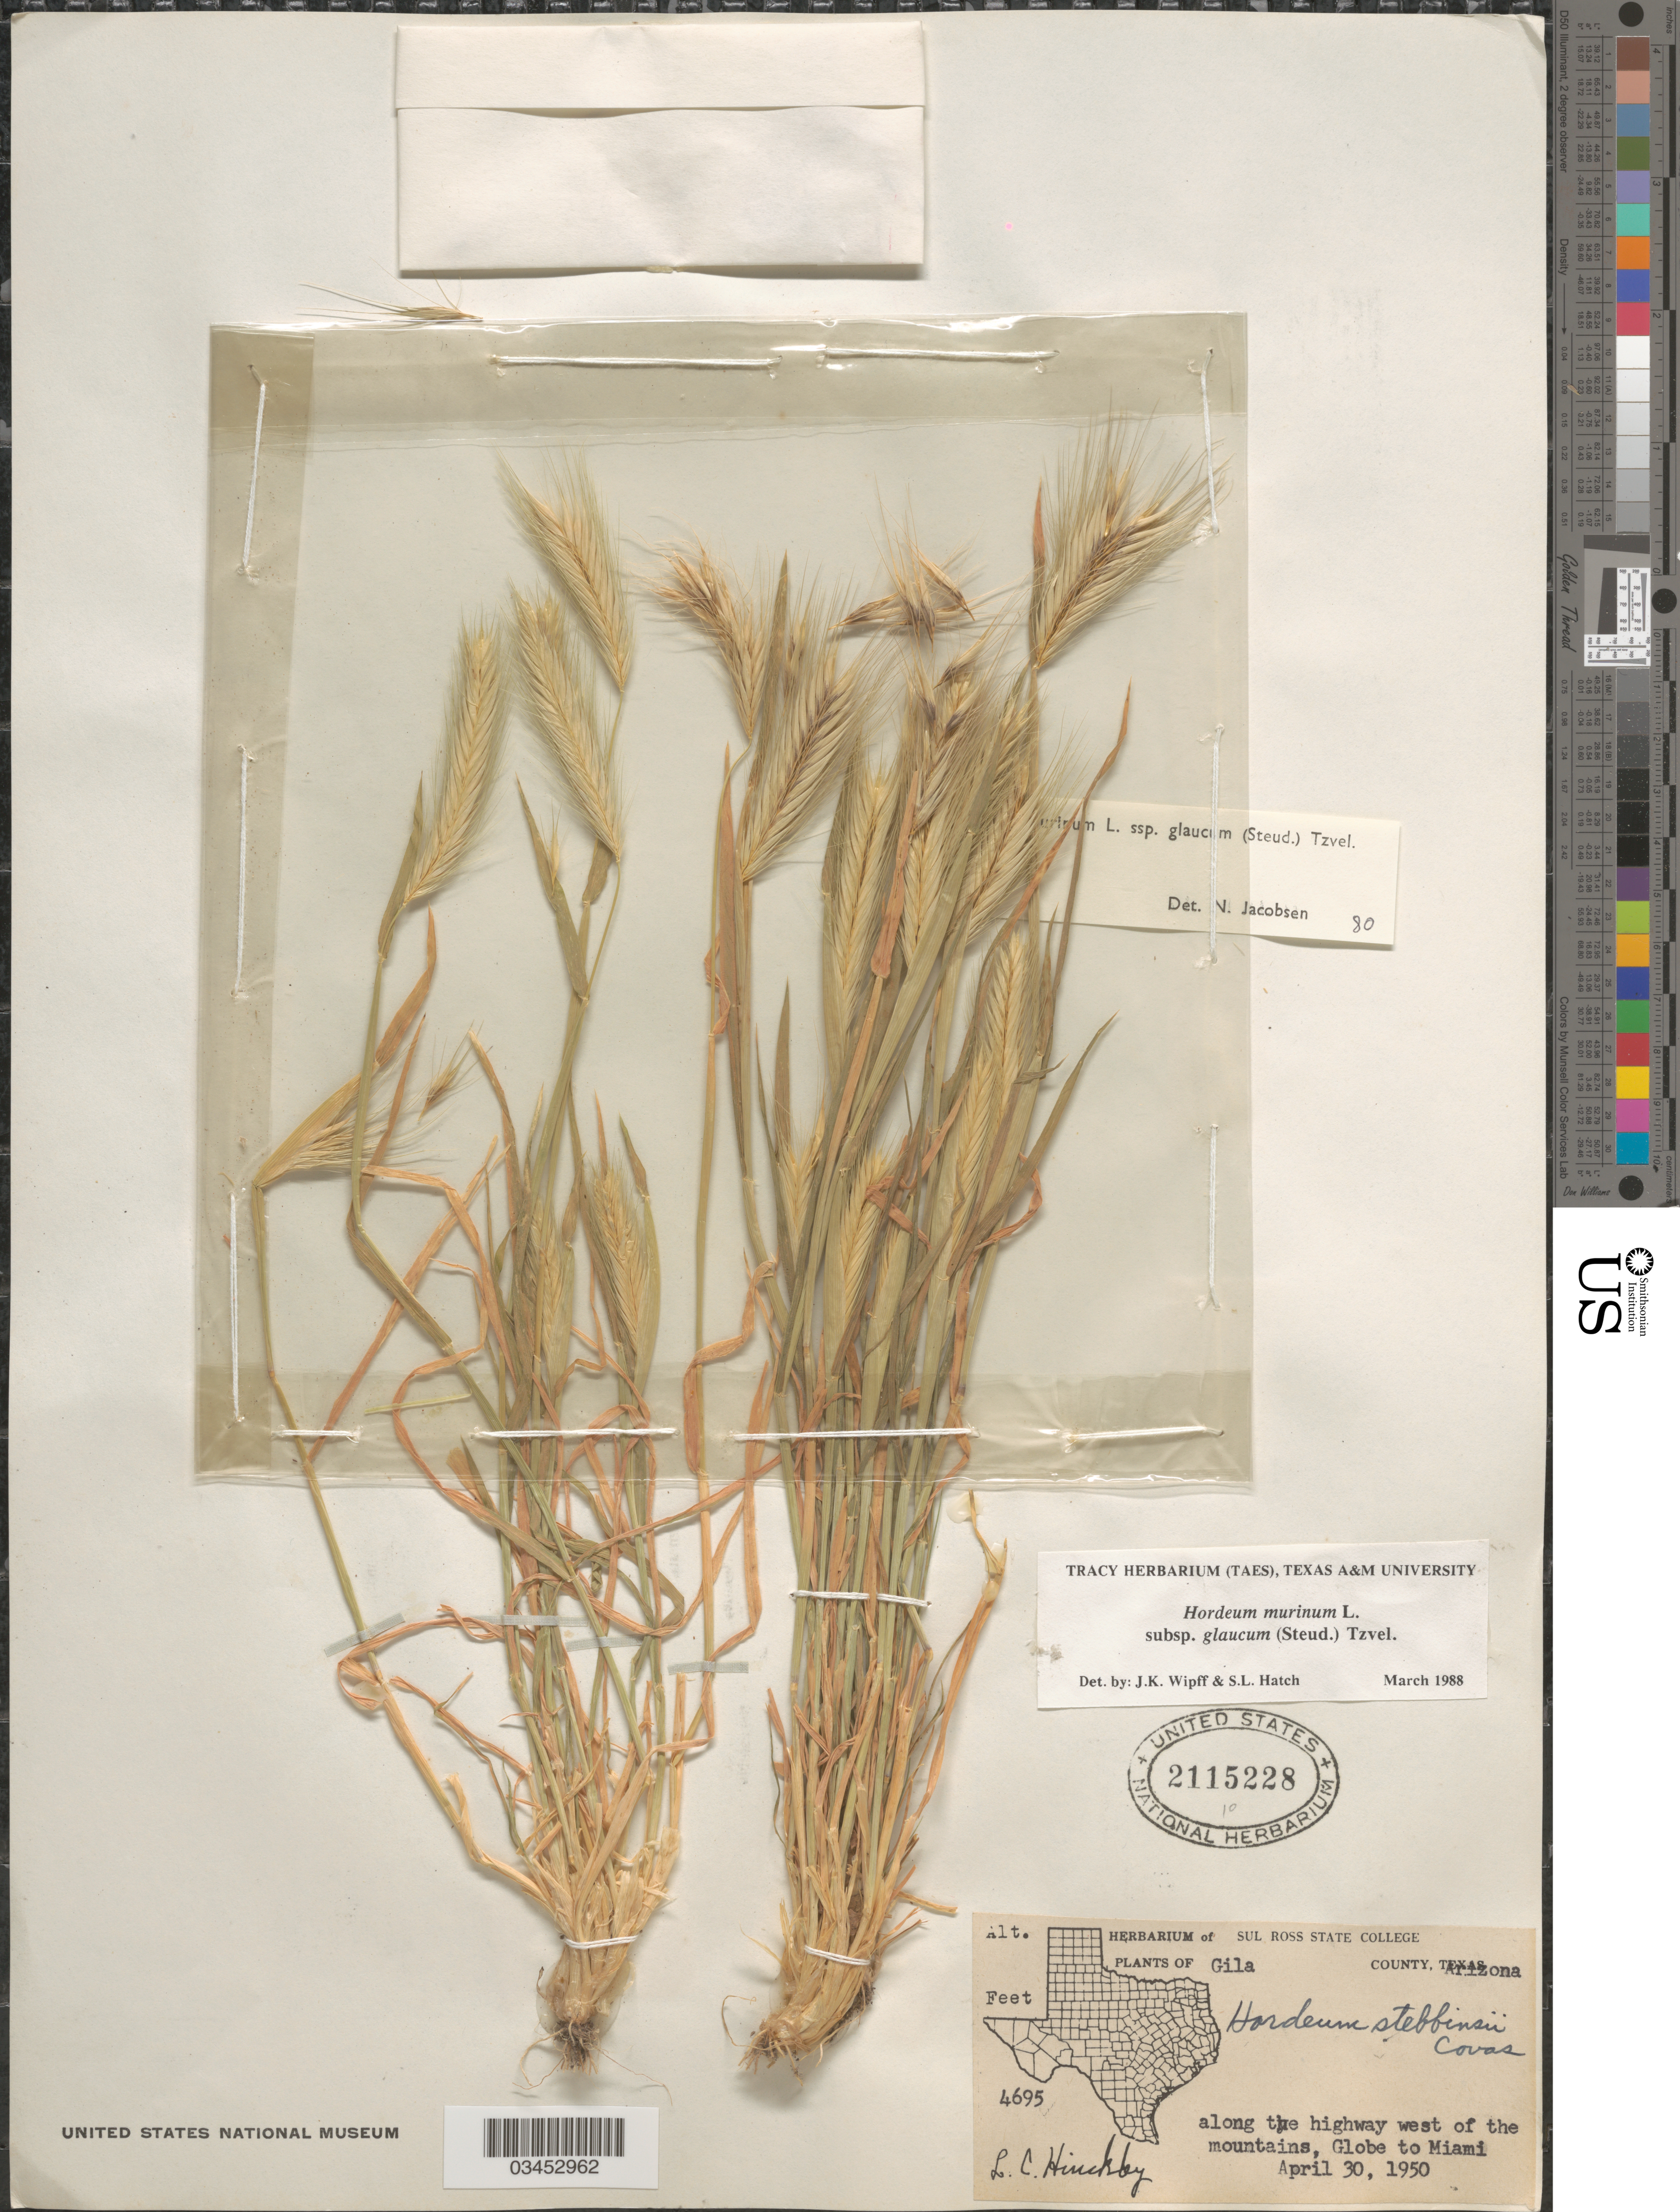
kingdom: Plantae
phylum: Tracheophyta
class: Liliopsida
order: Poales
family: Poaceae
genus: Hordeum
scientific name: Hordeum murinum subsp. glaucum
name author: (Steud.) Tzvelev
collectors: L. Hinckley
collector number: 4695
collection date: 1950-04-30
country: United States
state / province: Arizona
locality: Gila County. Along the highway west of the mountains, Globe to Miami.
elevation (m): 1431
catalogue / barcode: US 2115228